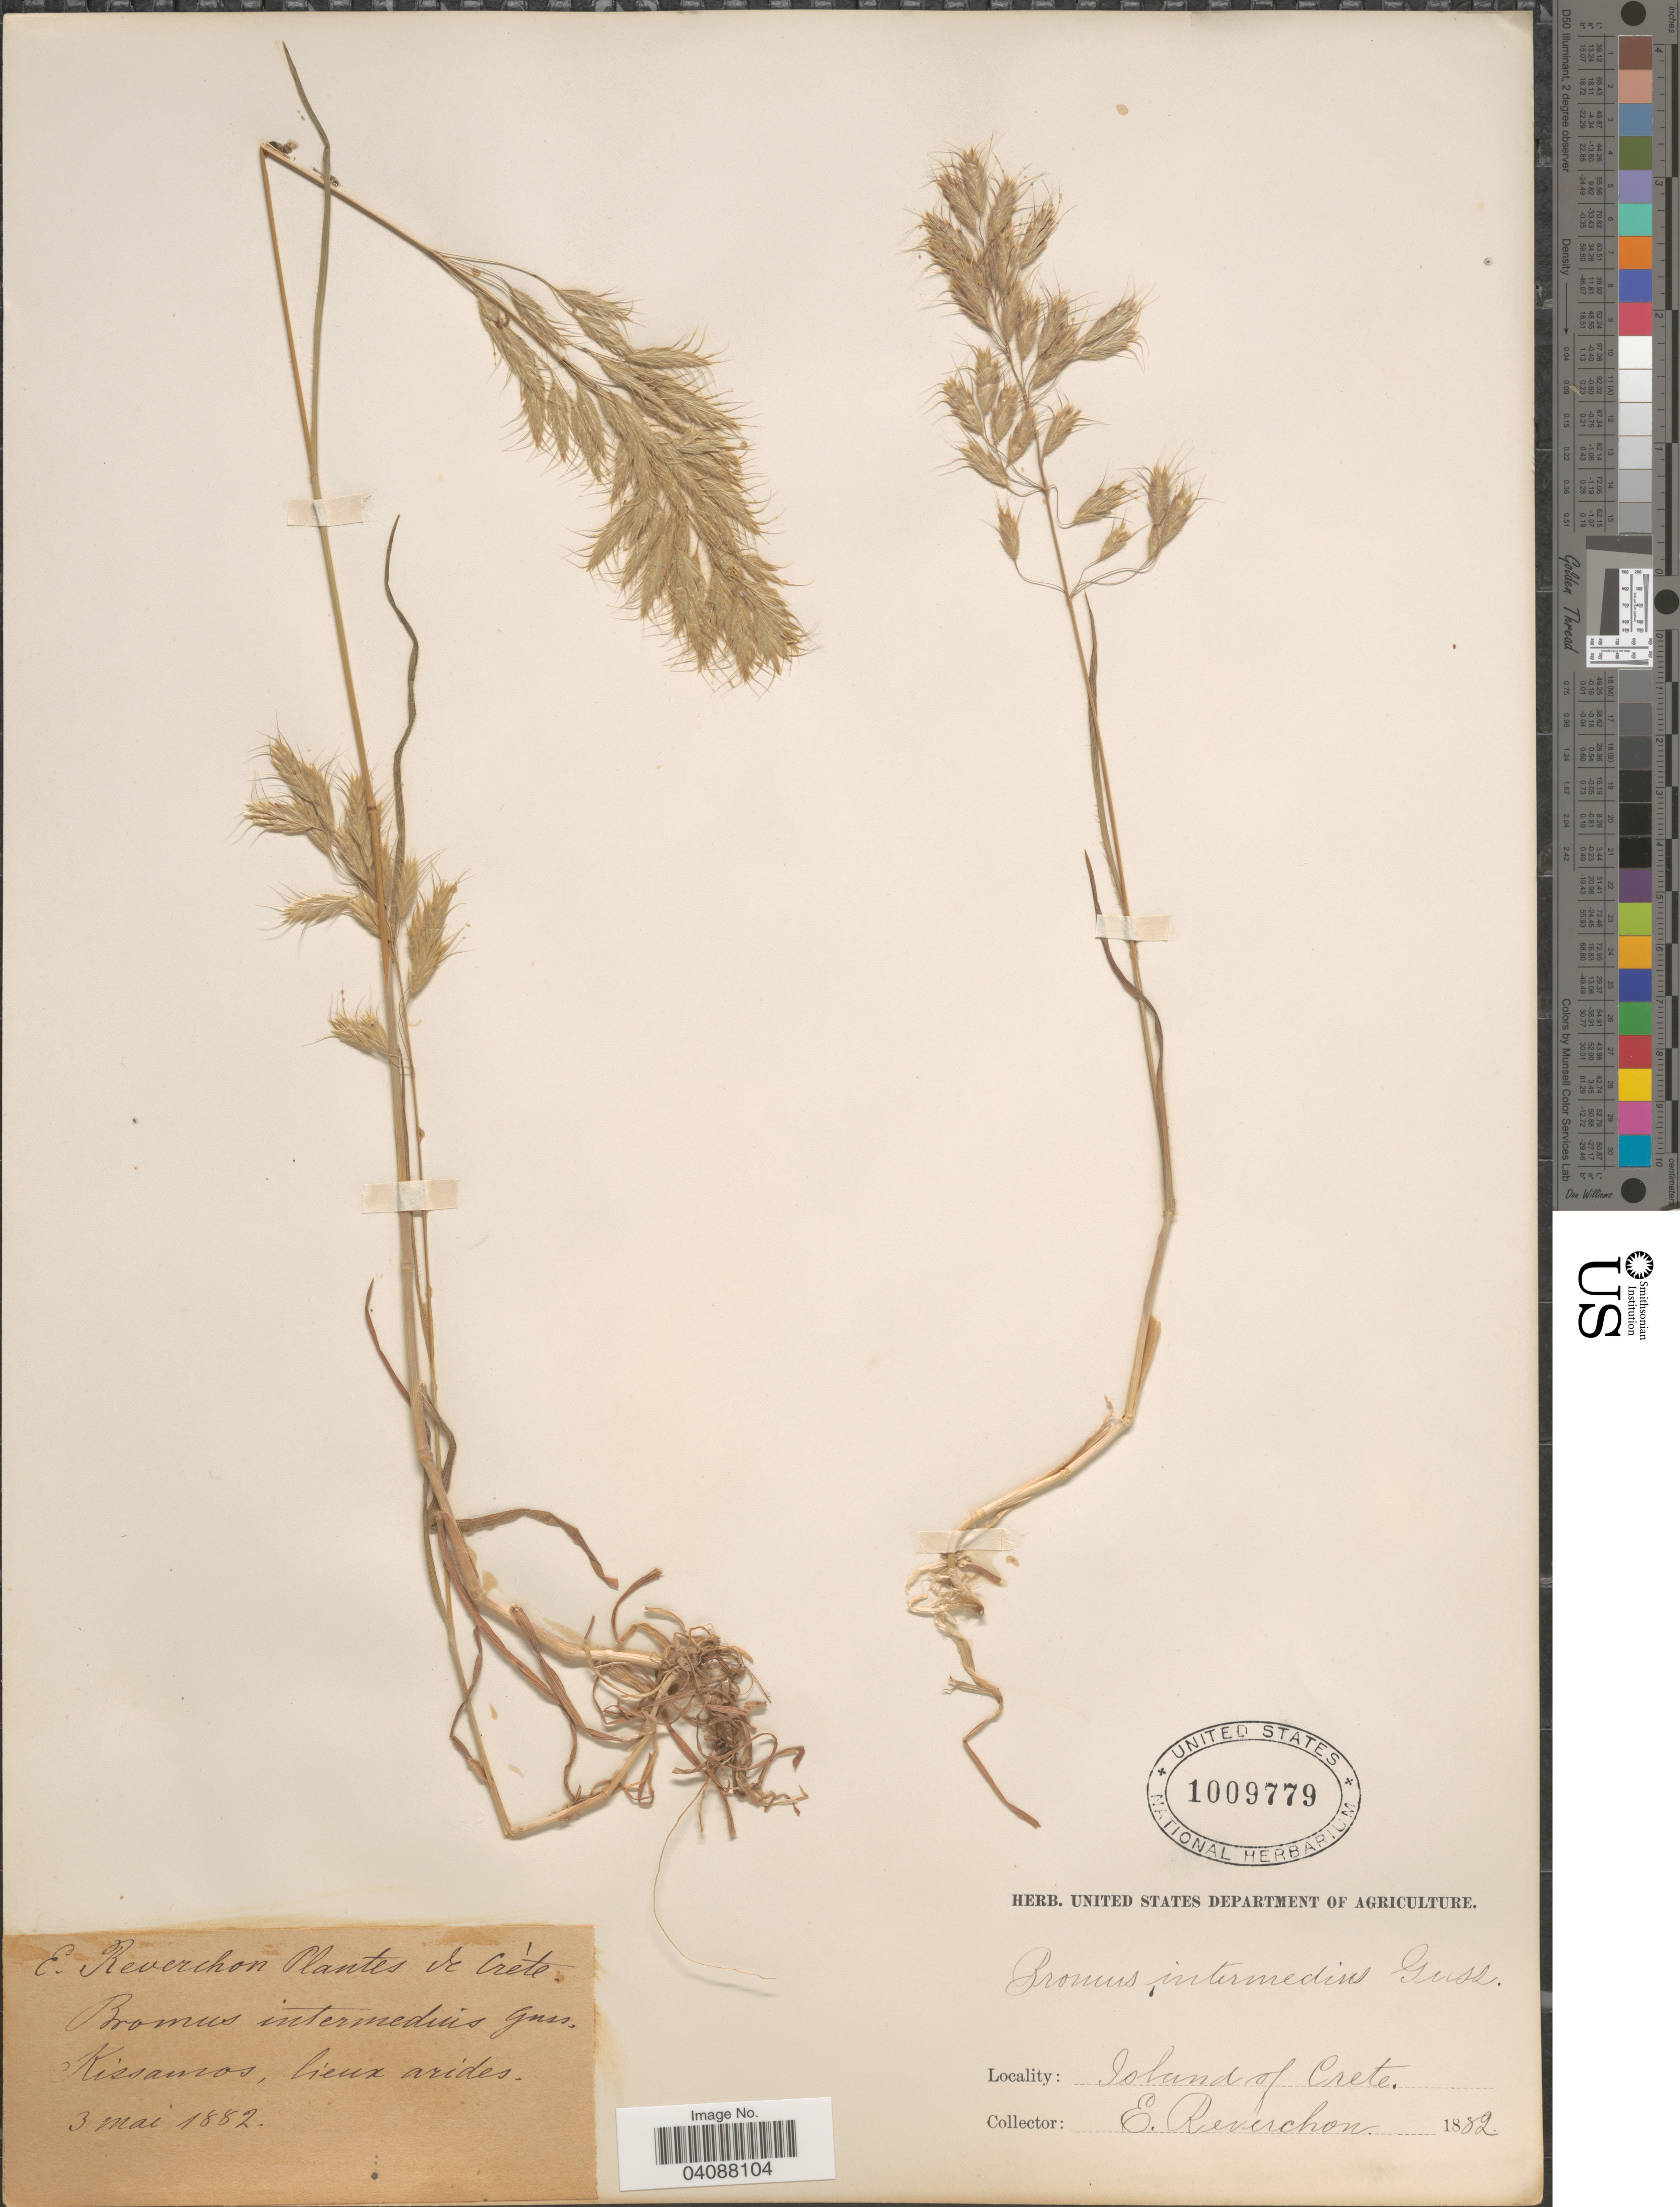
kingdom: Plantae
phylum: Tracheophyta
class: Liliopsida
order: Poales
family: Poaceae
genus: Bromus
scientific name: Bromus intermedius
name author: Gussone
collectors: E. Reverchon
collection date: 1882-05-03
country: Greece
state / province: Crete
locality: Kissamos, lieux arides. Island of Crete.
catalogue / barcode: US 1009779